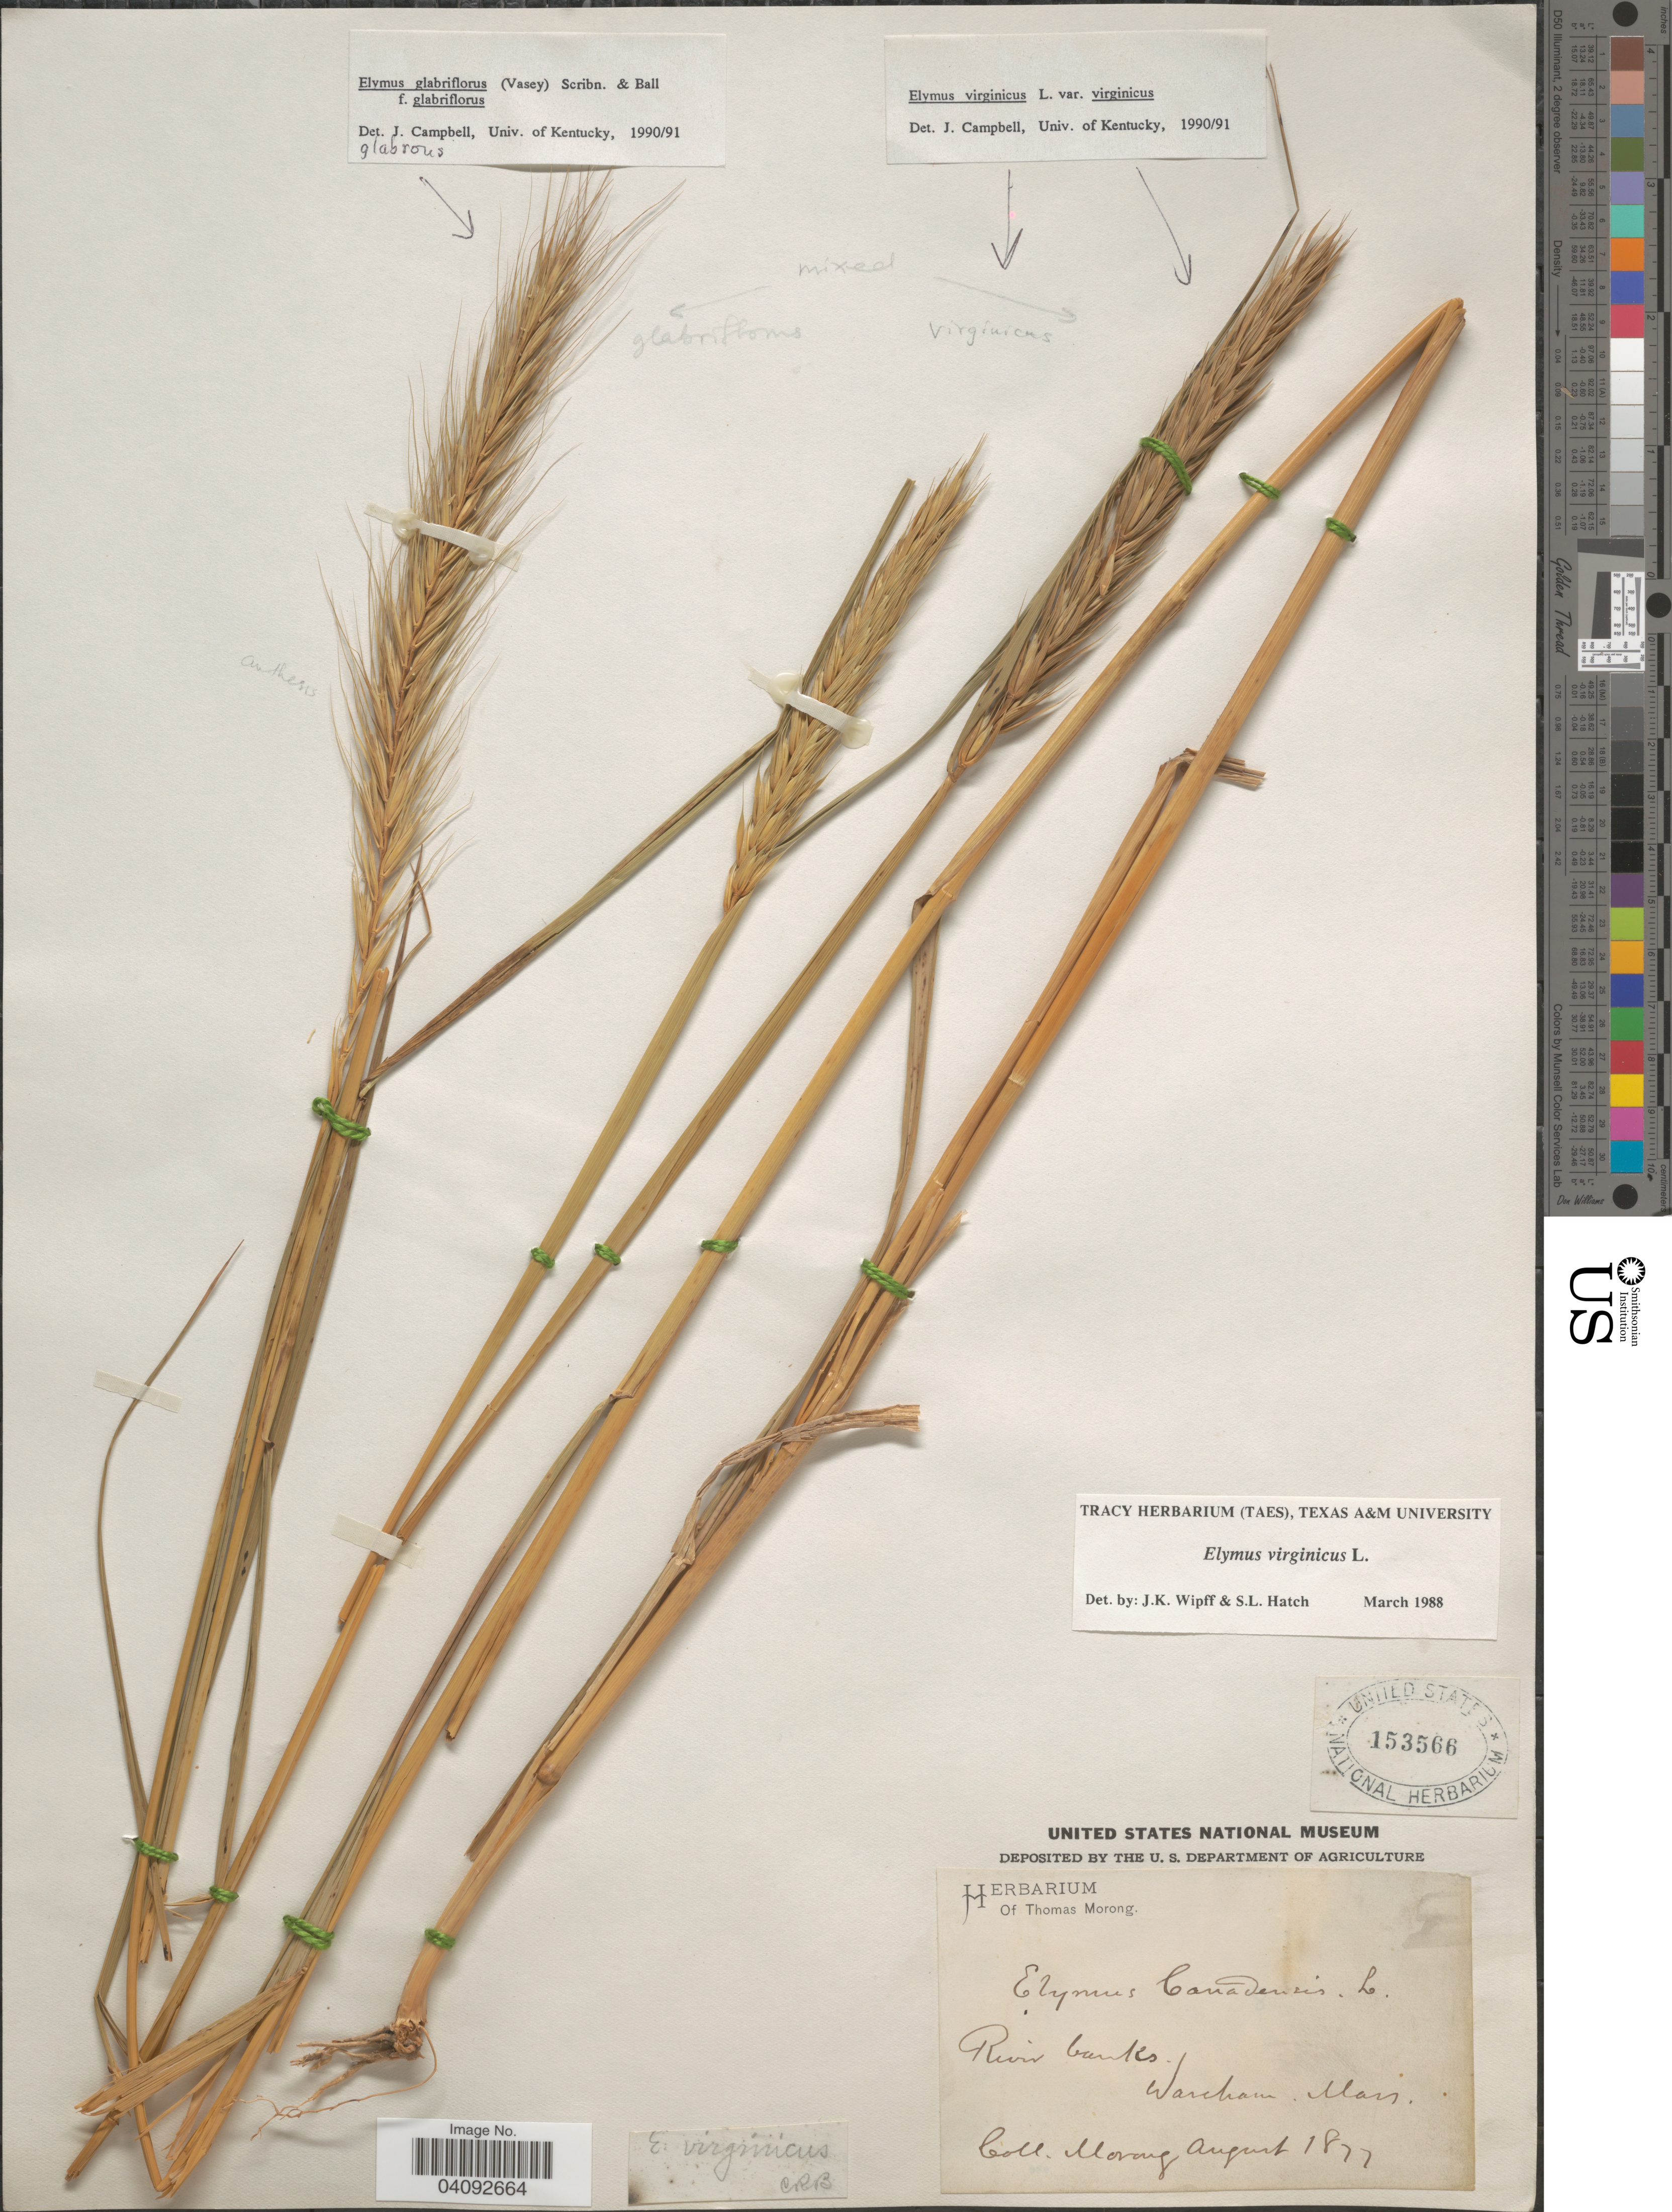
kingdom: Plantae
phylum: Tracheophyta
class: Liliopsida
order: Poales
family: Poaceae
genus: Elymus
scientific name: Elymus glabriflorus var. glabriflorus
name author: (Vasey ex L.H. Dewey) Scribn. & C.R. Ball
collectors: ex herb. T. Morong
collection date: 1877-08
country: United States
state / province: Massachusetts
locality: River banks. Wareham.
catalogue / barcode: US 153566